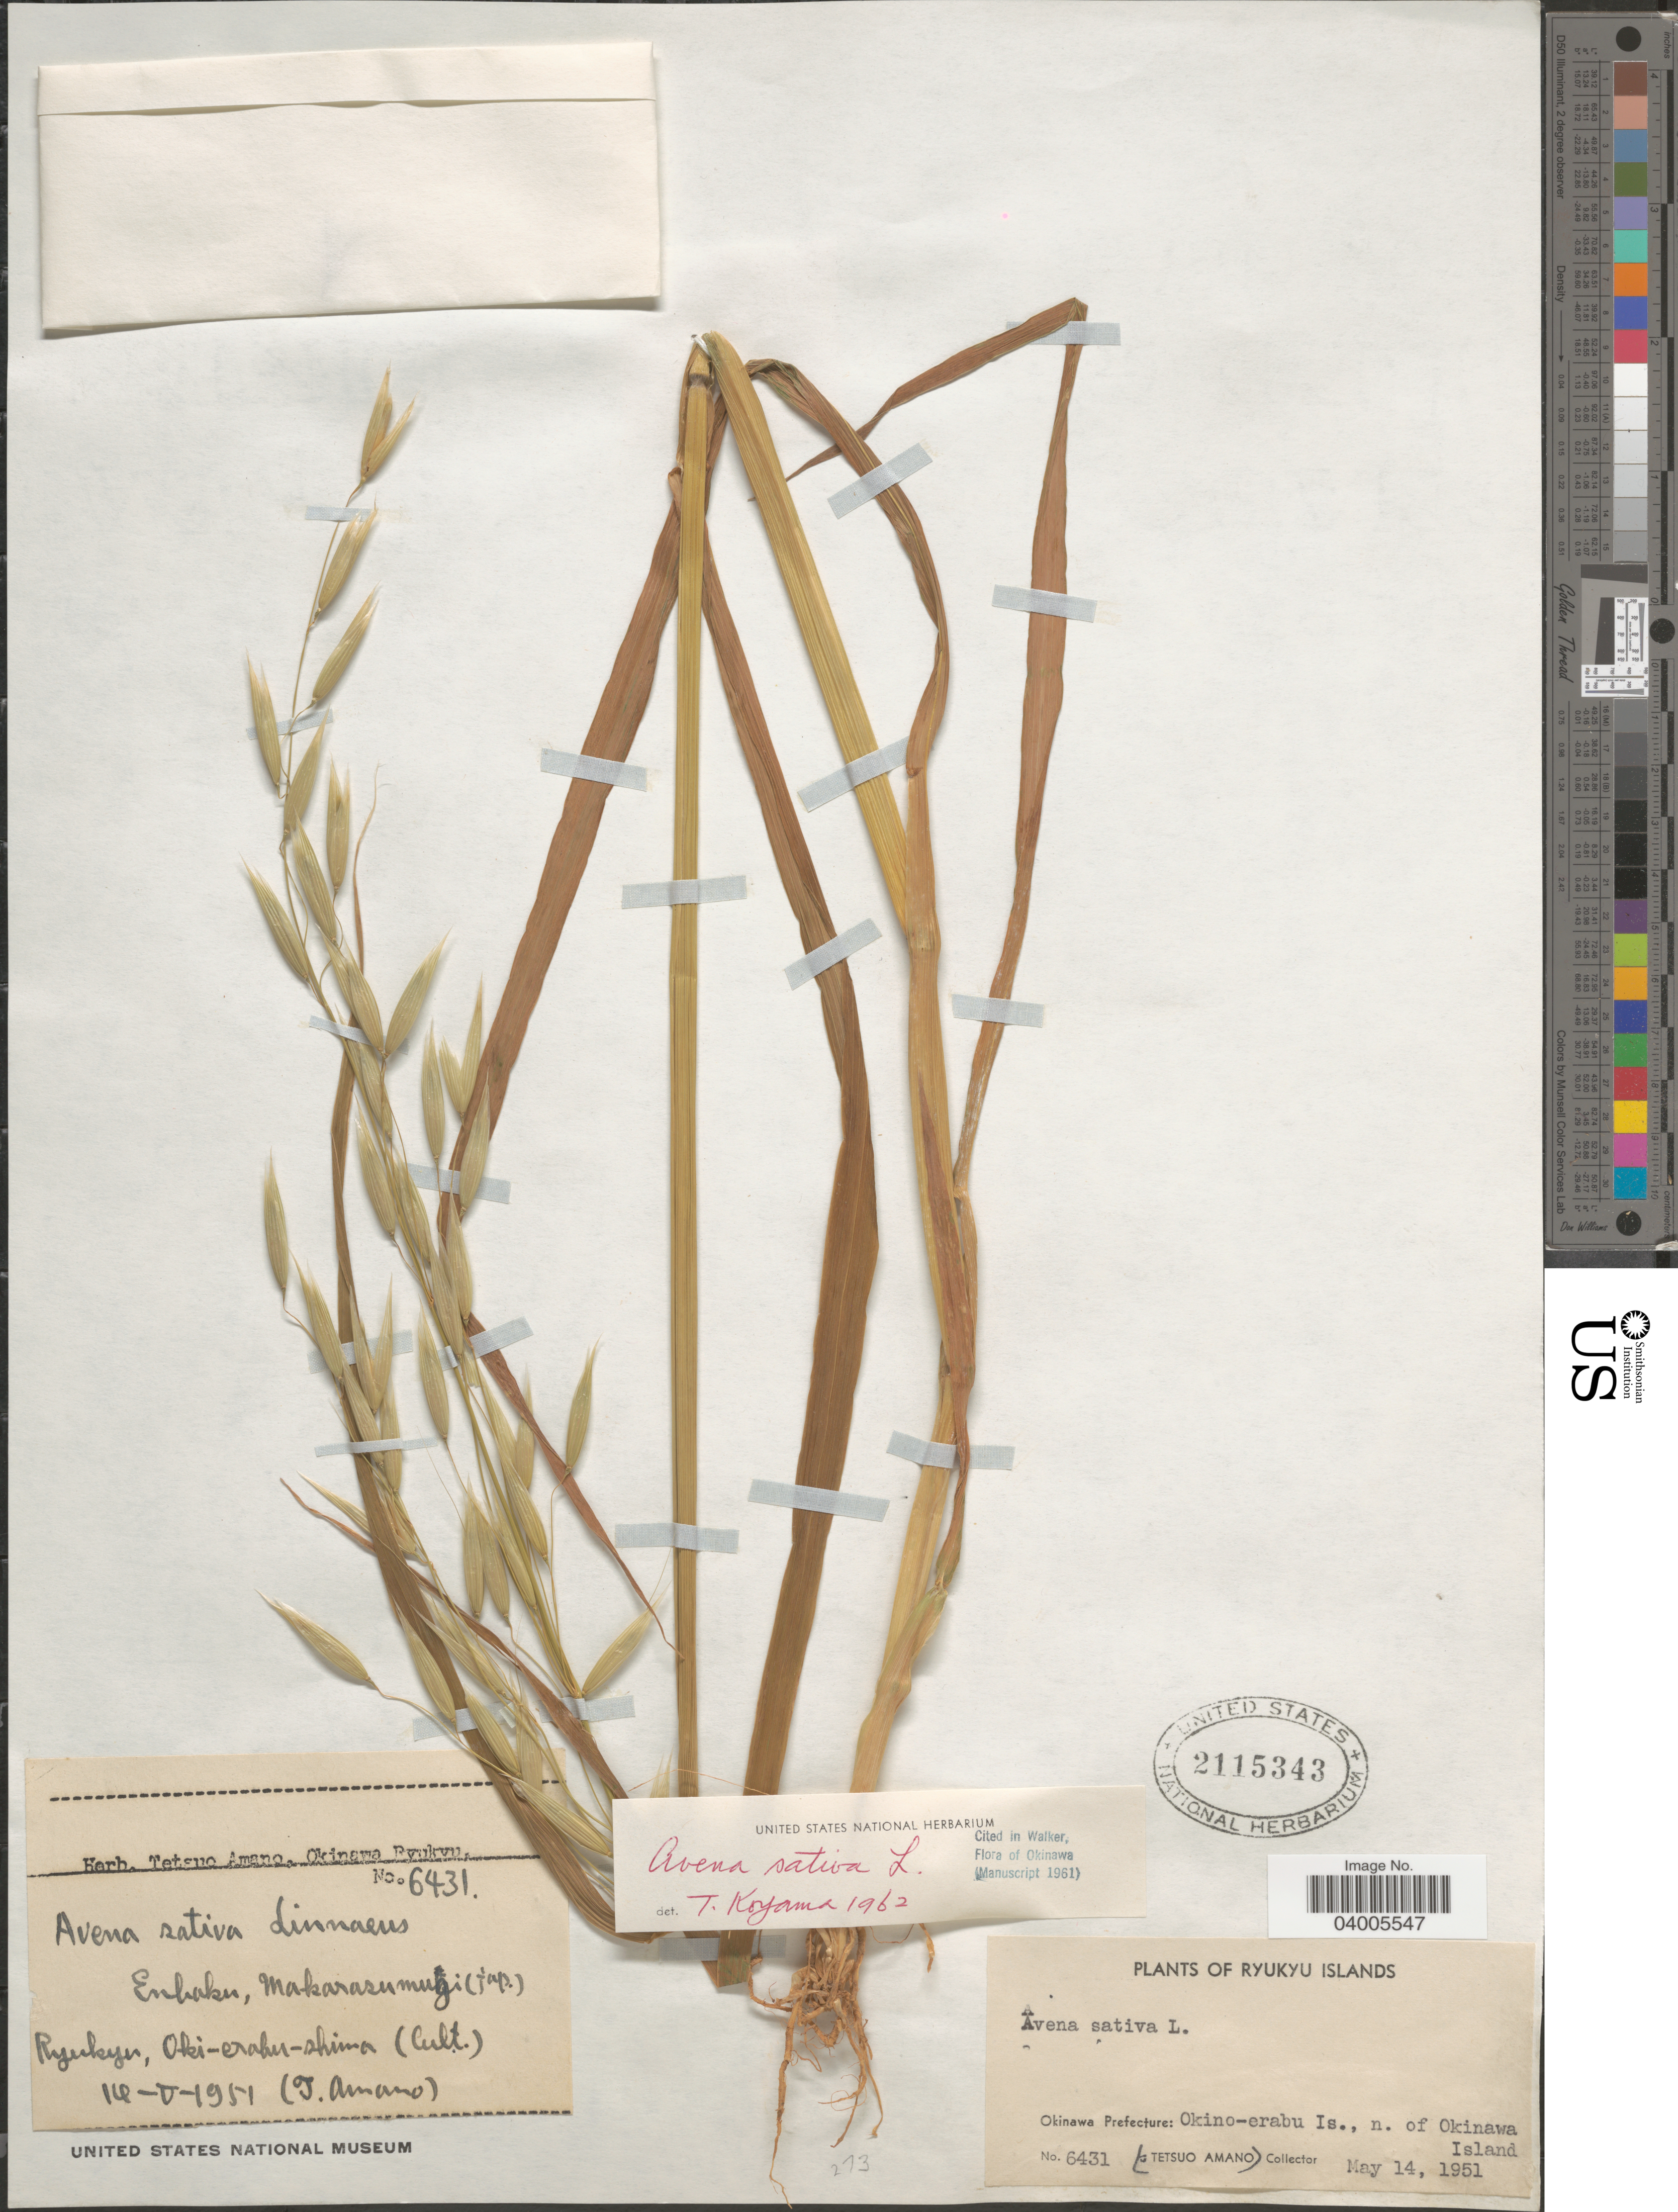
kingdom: Plantae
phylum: Tracheophyta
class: Liliopsida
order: Poales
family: Poaceae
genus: Avena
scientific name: Avena sativa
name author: L.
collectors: T. Amano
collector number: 6431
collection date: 1951-05-14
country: Japan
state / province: Okinawa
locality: Ryukyu Islands. Okinawa Prefecture: Okino-erabu Is., n. of Okinawa Island. Ryukyu, Oki-erabu-shima.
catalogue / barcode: US 2115343